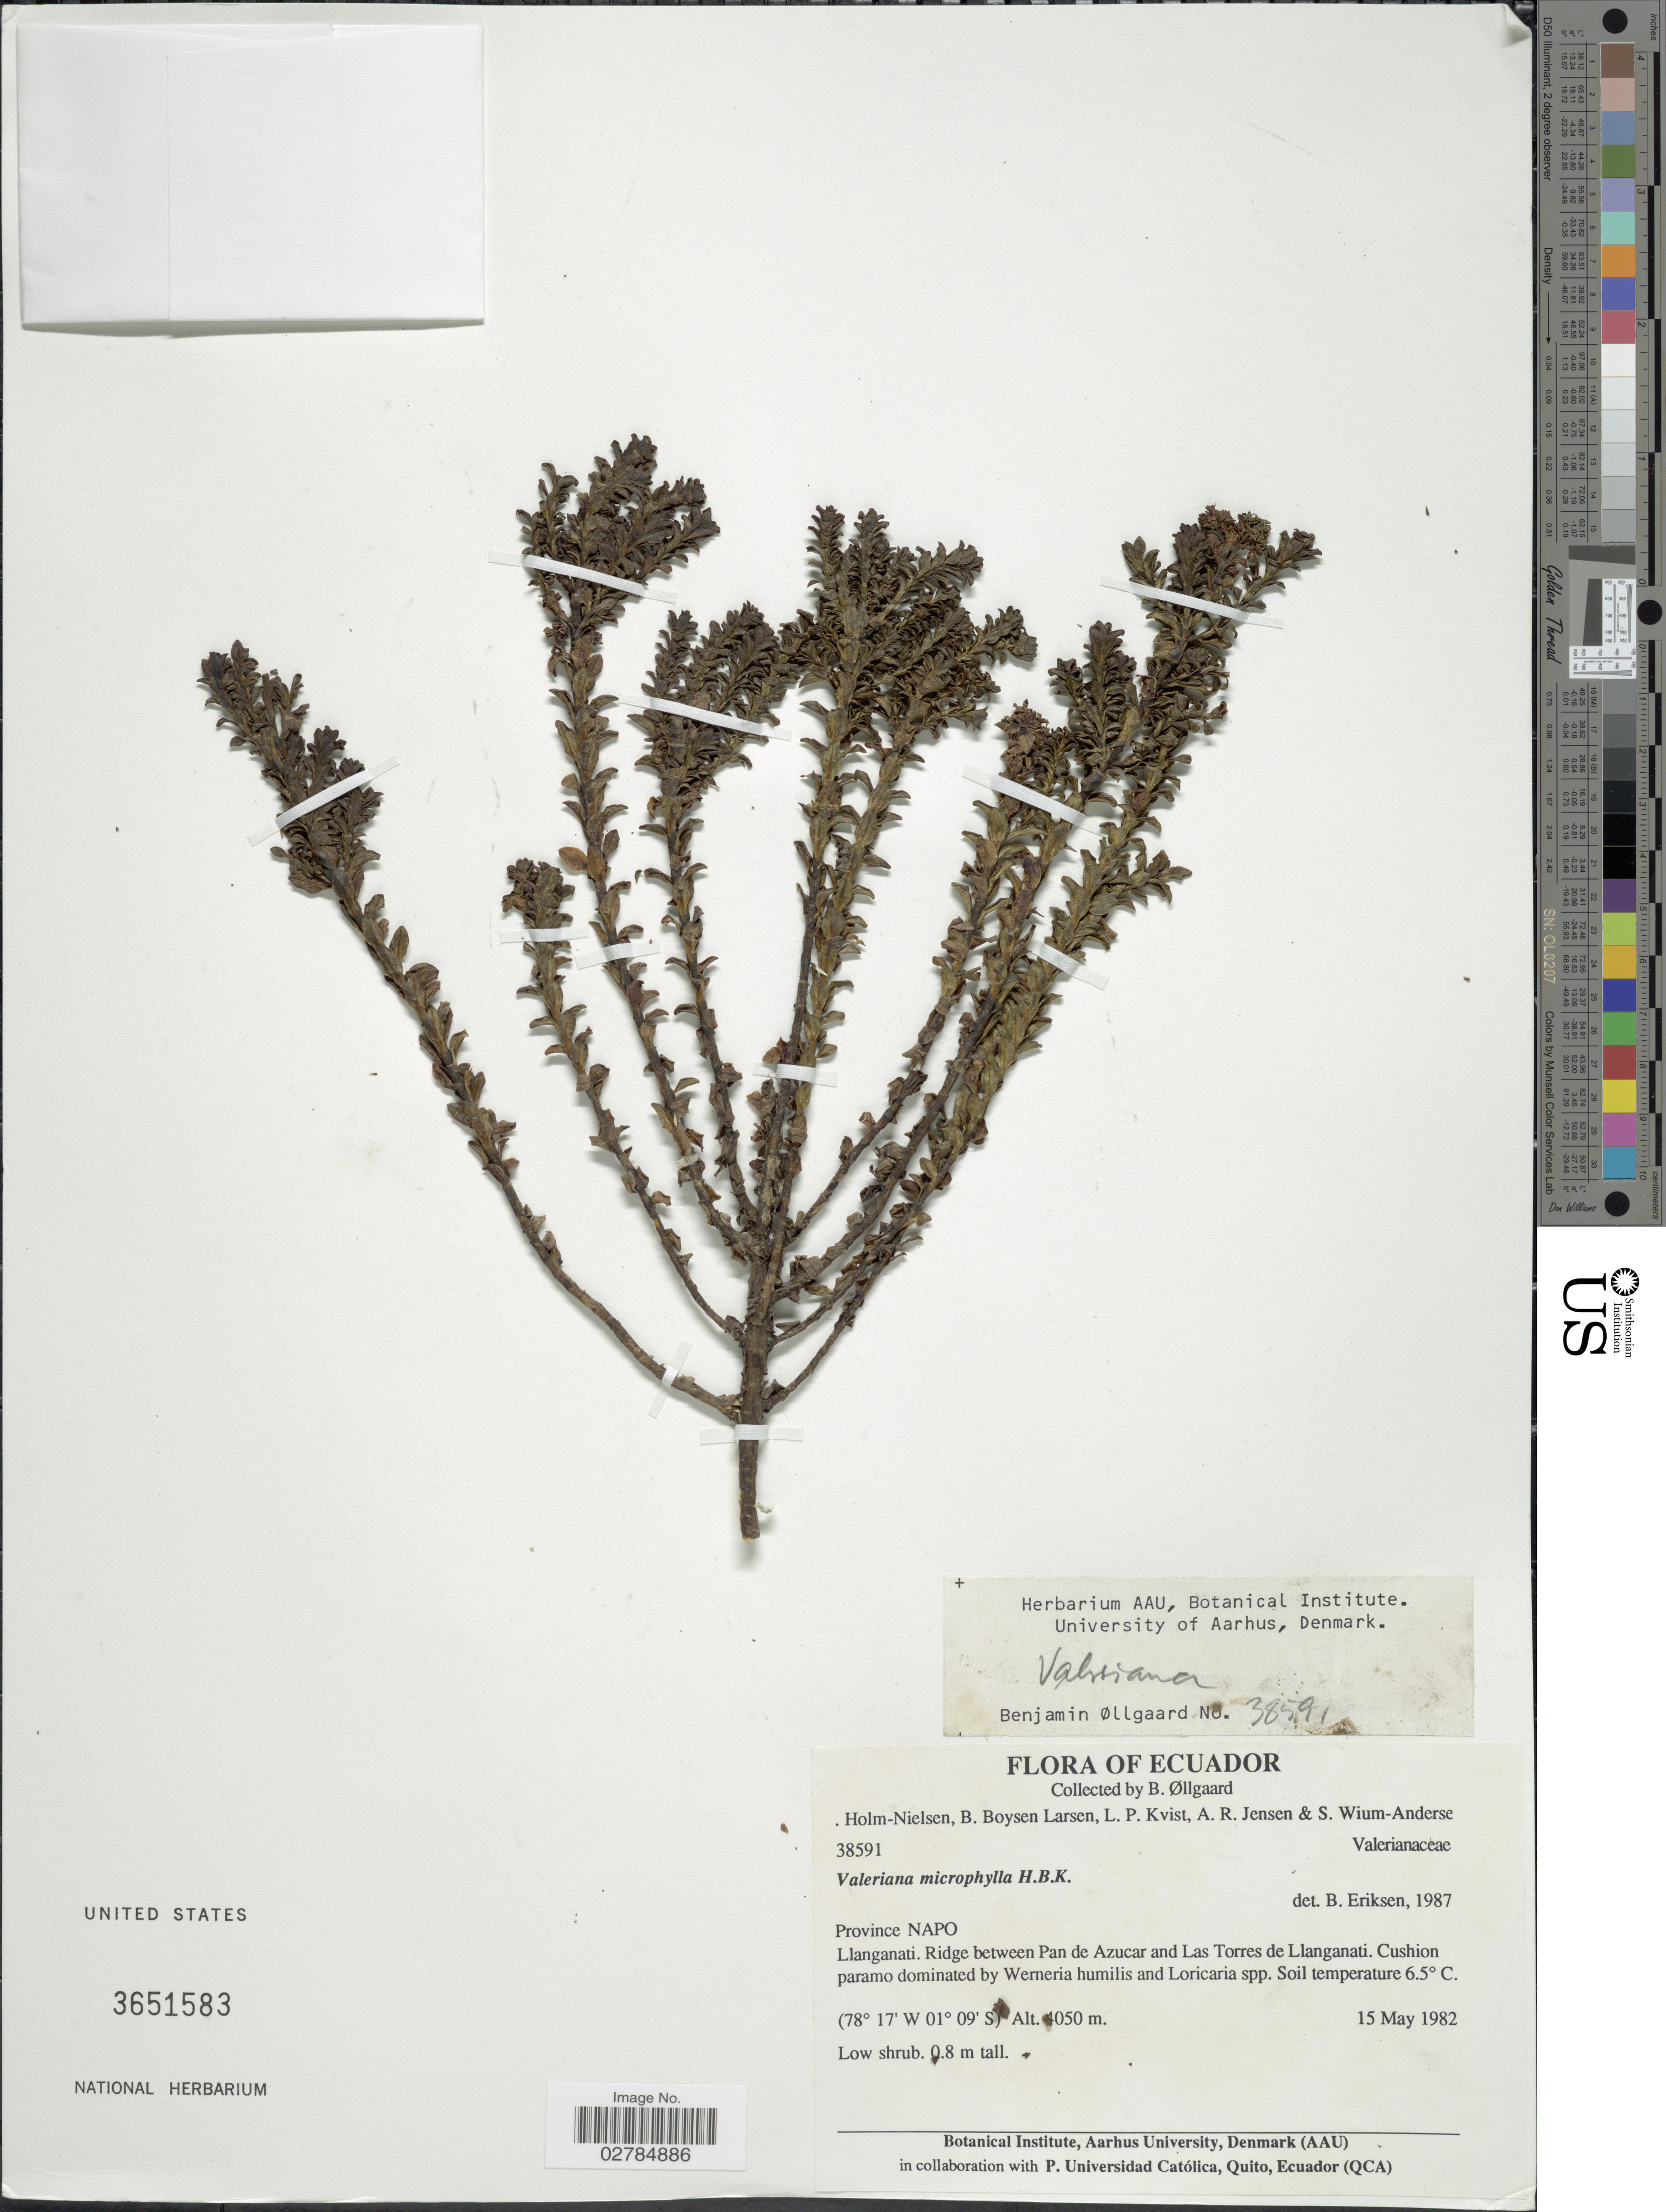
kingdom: Plantae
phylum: Tracheophyta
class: Magnoliopsida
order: Dipsacales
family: Caprifoliaceae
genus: Valeriana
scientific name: Valeriana microphylla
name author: Kunth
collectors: B. Øllgaard, Holm-Nielsen, B. Boysen Larsen, L. P. Kvist & et al.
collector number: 38591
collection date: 1982-05-15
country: Ecuador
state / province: Napo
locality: Llanganati. Ridge between Pan de Azucar and Las Torres de LLanganati.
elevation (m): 4050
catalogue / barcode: US 3651583